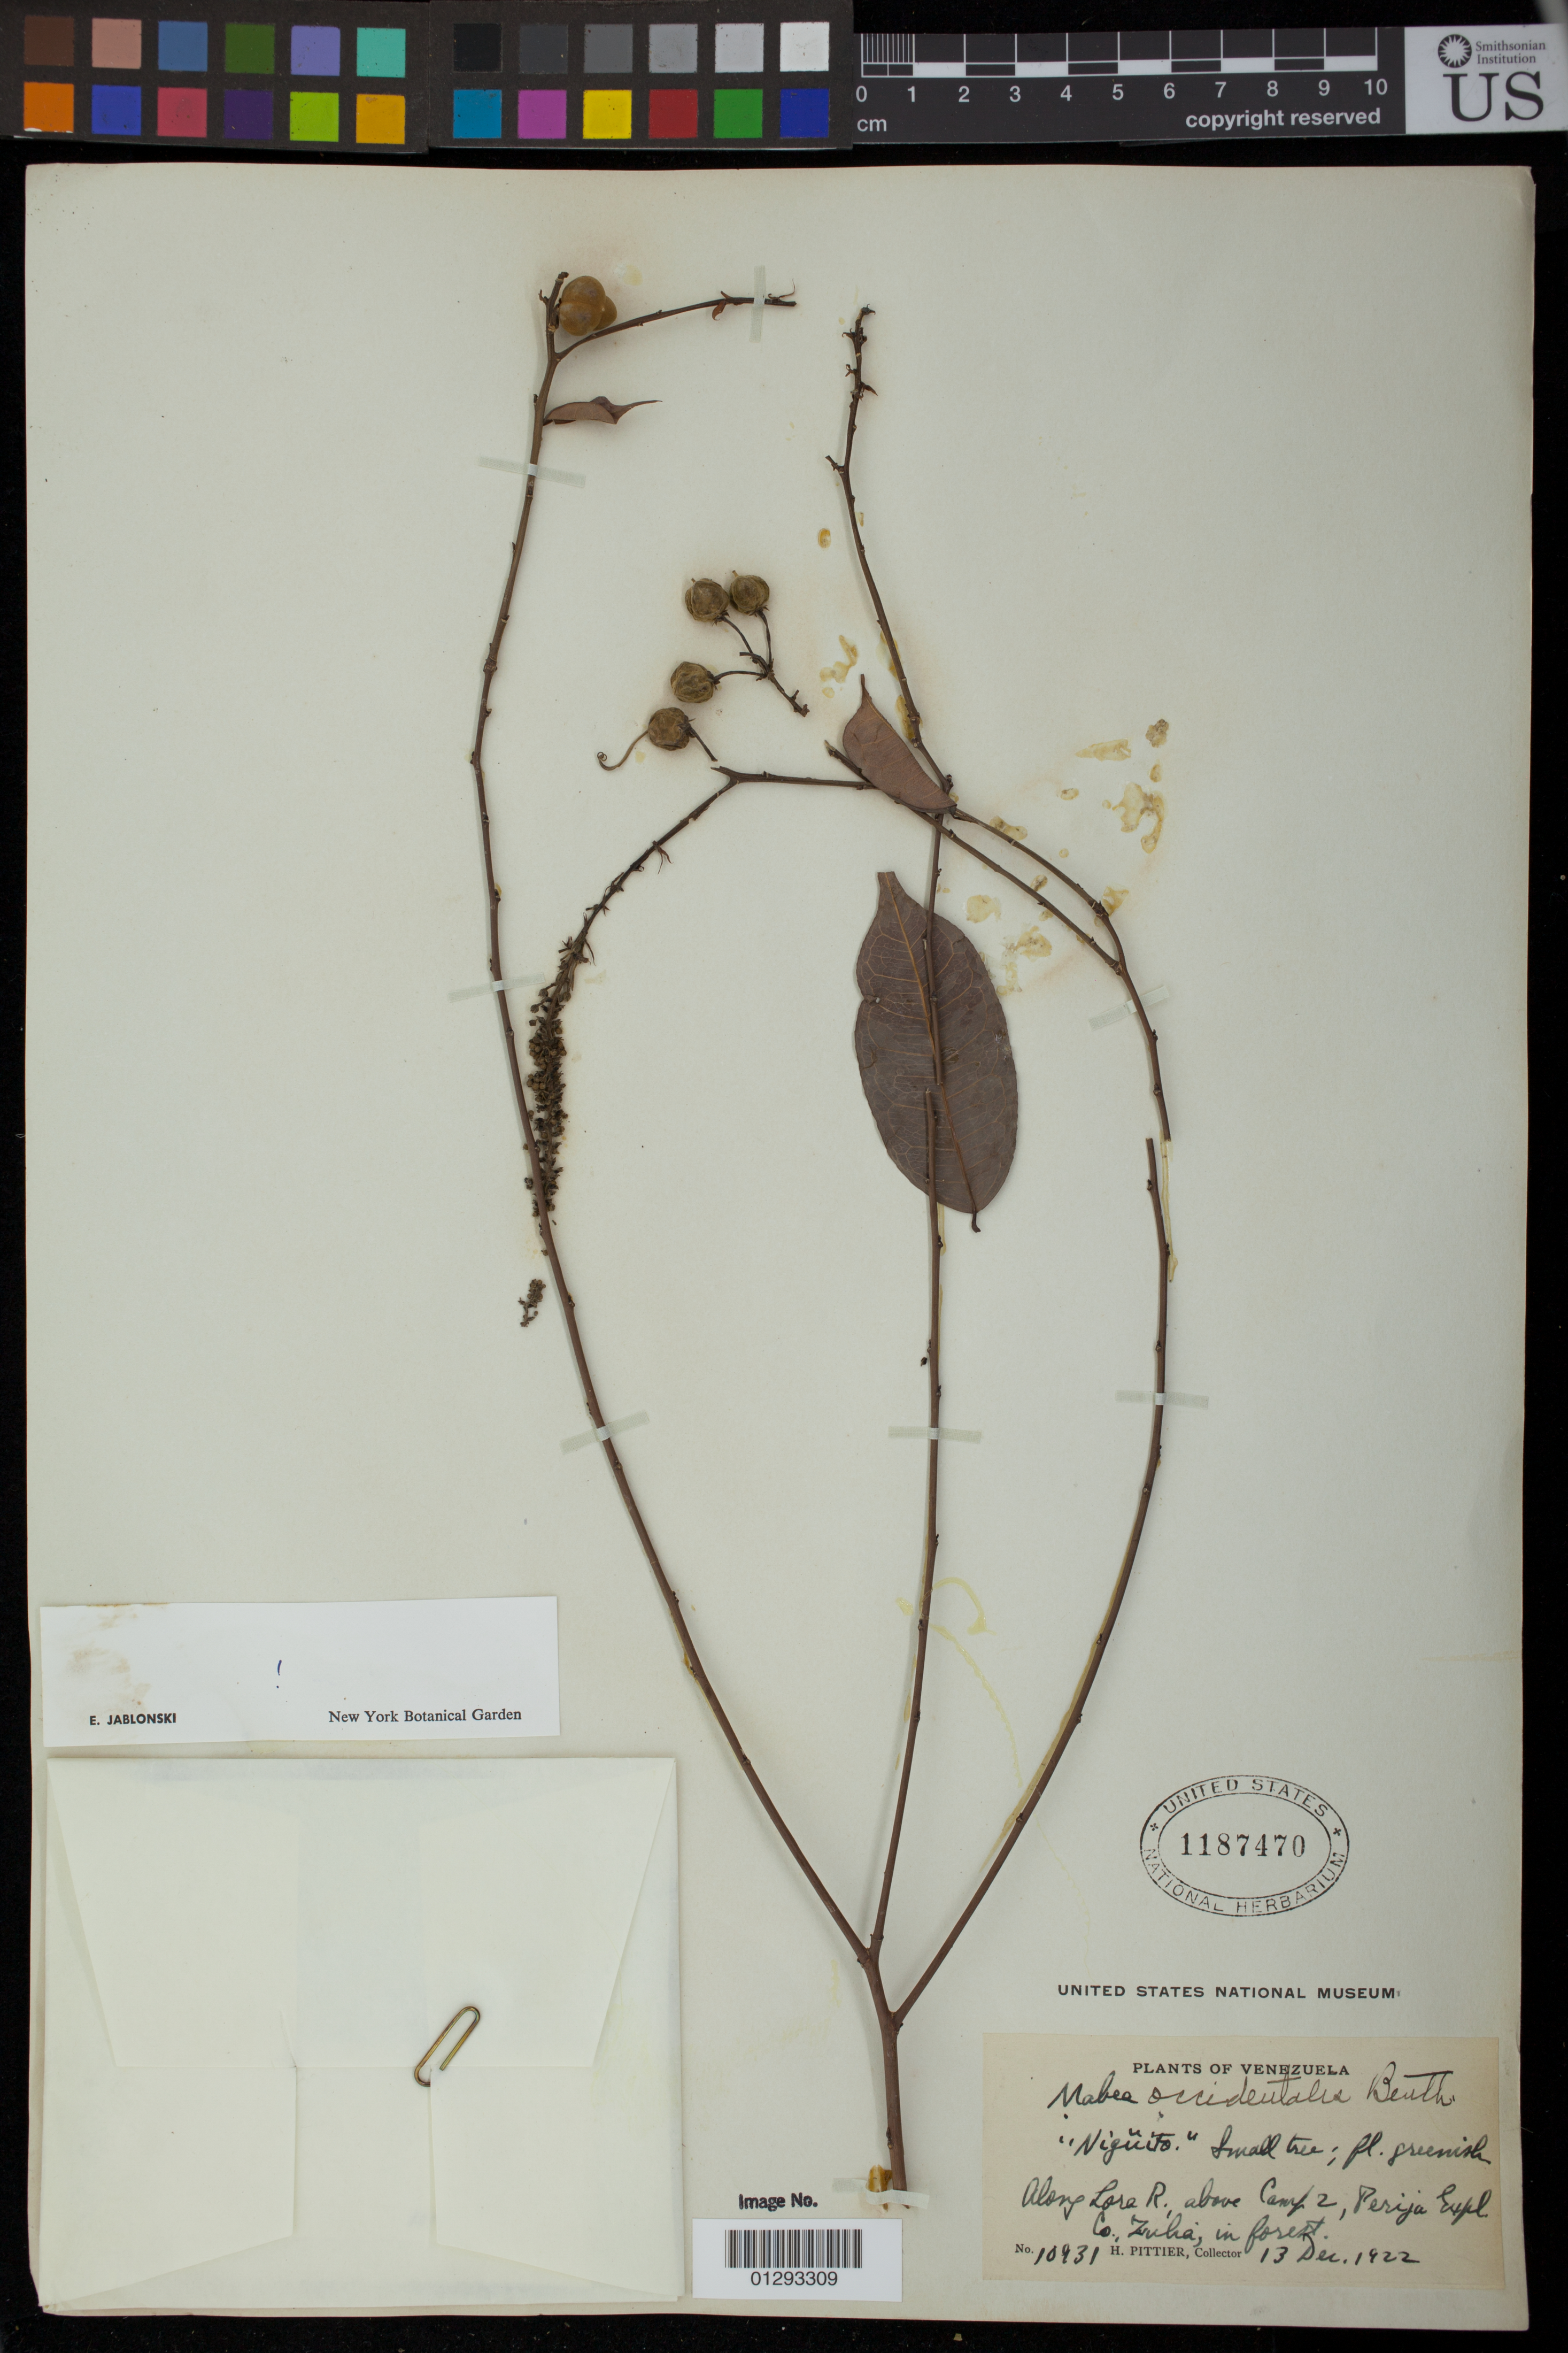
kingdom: Plantae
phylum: Tracheophyta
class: Magnoliopsida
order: Malpighiales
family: Euphorbiaceae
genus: Mabea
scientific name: Mabea occidentalis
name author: Benth.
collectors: H. F. Pittier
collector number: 10931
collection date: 1922-12-13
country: Venezuela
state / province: Zulia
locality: Along Lora R., above Camp 2, Perija Expl. Co.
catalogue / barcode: US 1187470